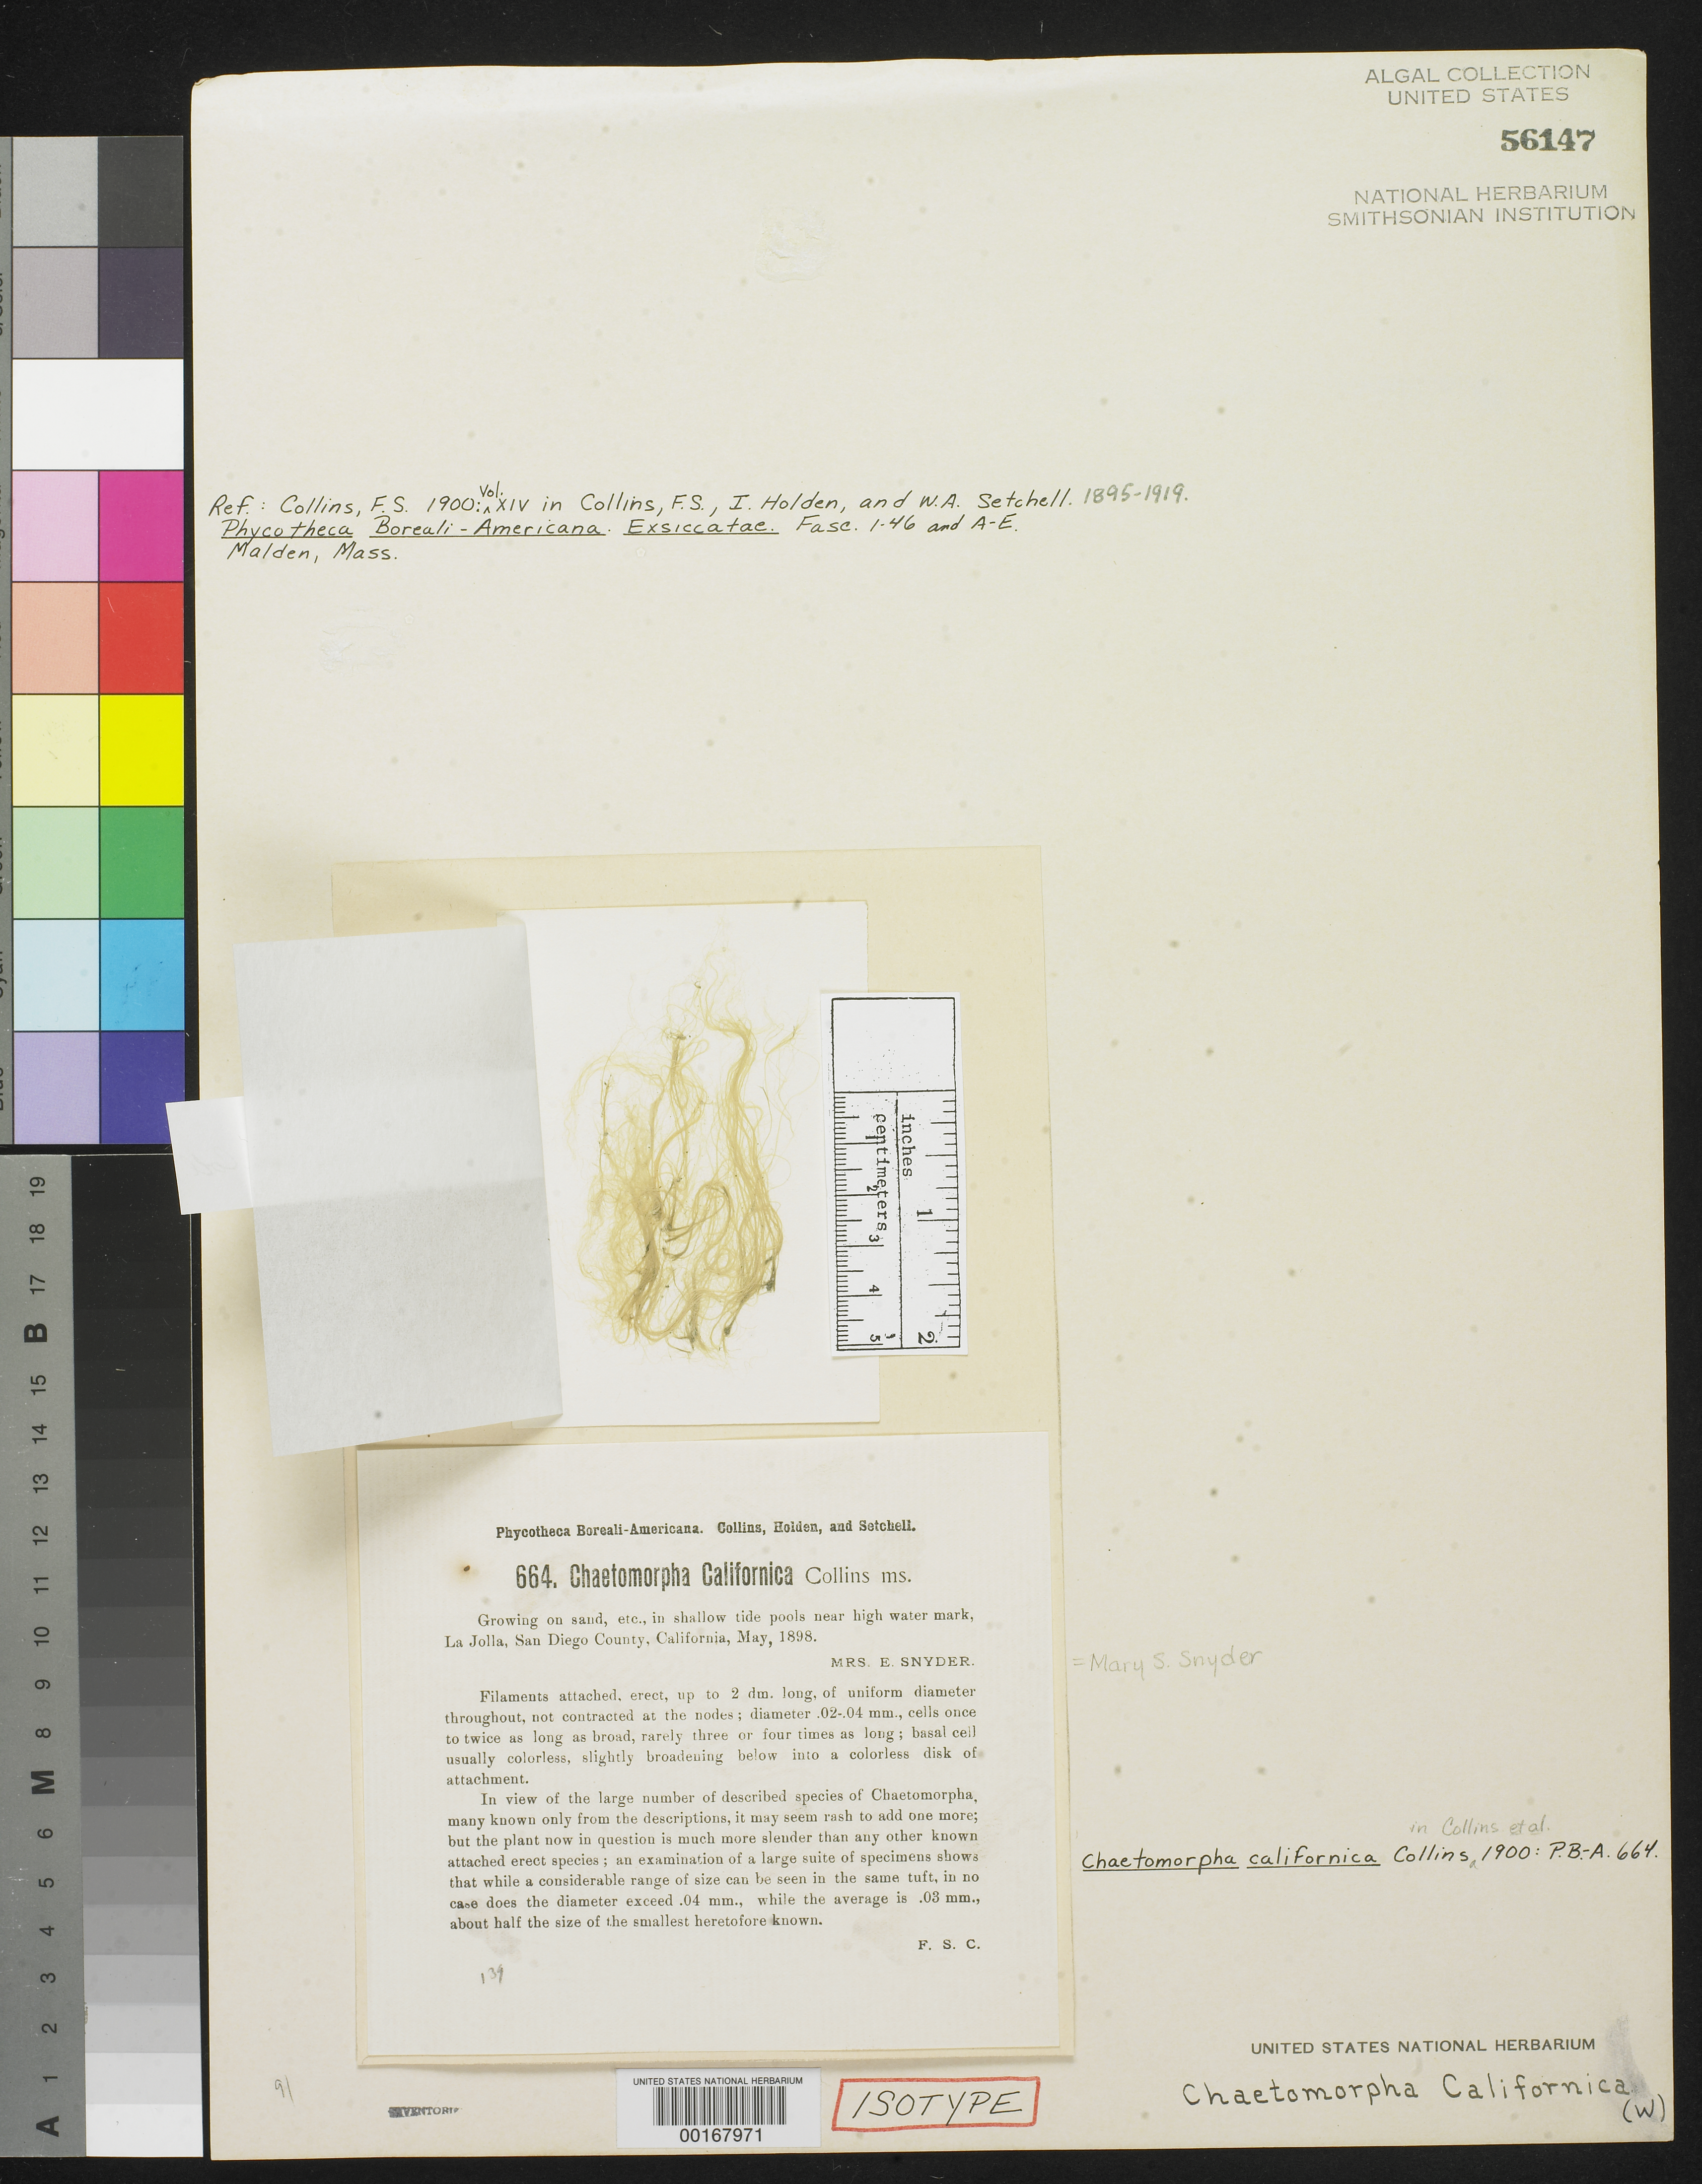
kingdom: Plantae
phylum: Chlorophyta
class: Ulvophyceae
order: Cladophorales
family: Cladophoraceae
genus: Chaetomorpha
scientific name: Chaetomorpha californica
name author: Collins in Collins et al.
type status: Isotype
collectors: M. Snyder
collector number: PB-A 664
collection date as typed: May 1898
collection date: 1898-05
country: United States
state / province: California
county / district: San Diego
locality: La Jolla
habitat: On sand, etc., in shallow tide pools near high water mark.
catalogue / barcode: US 56147